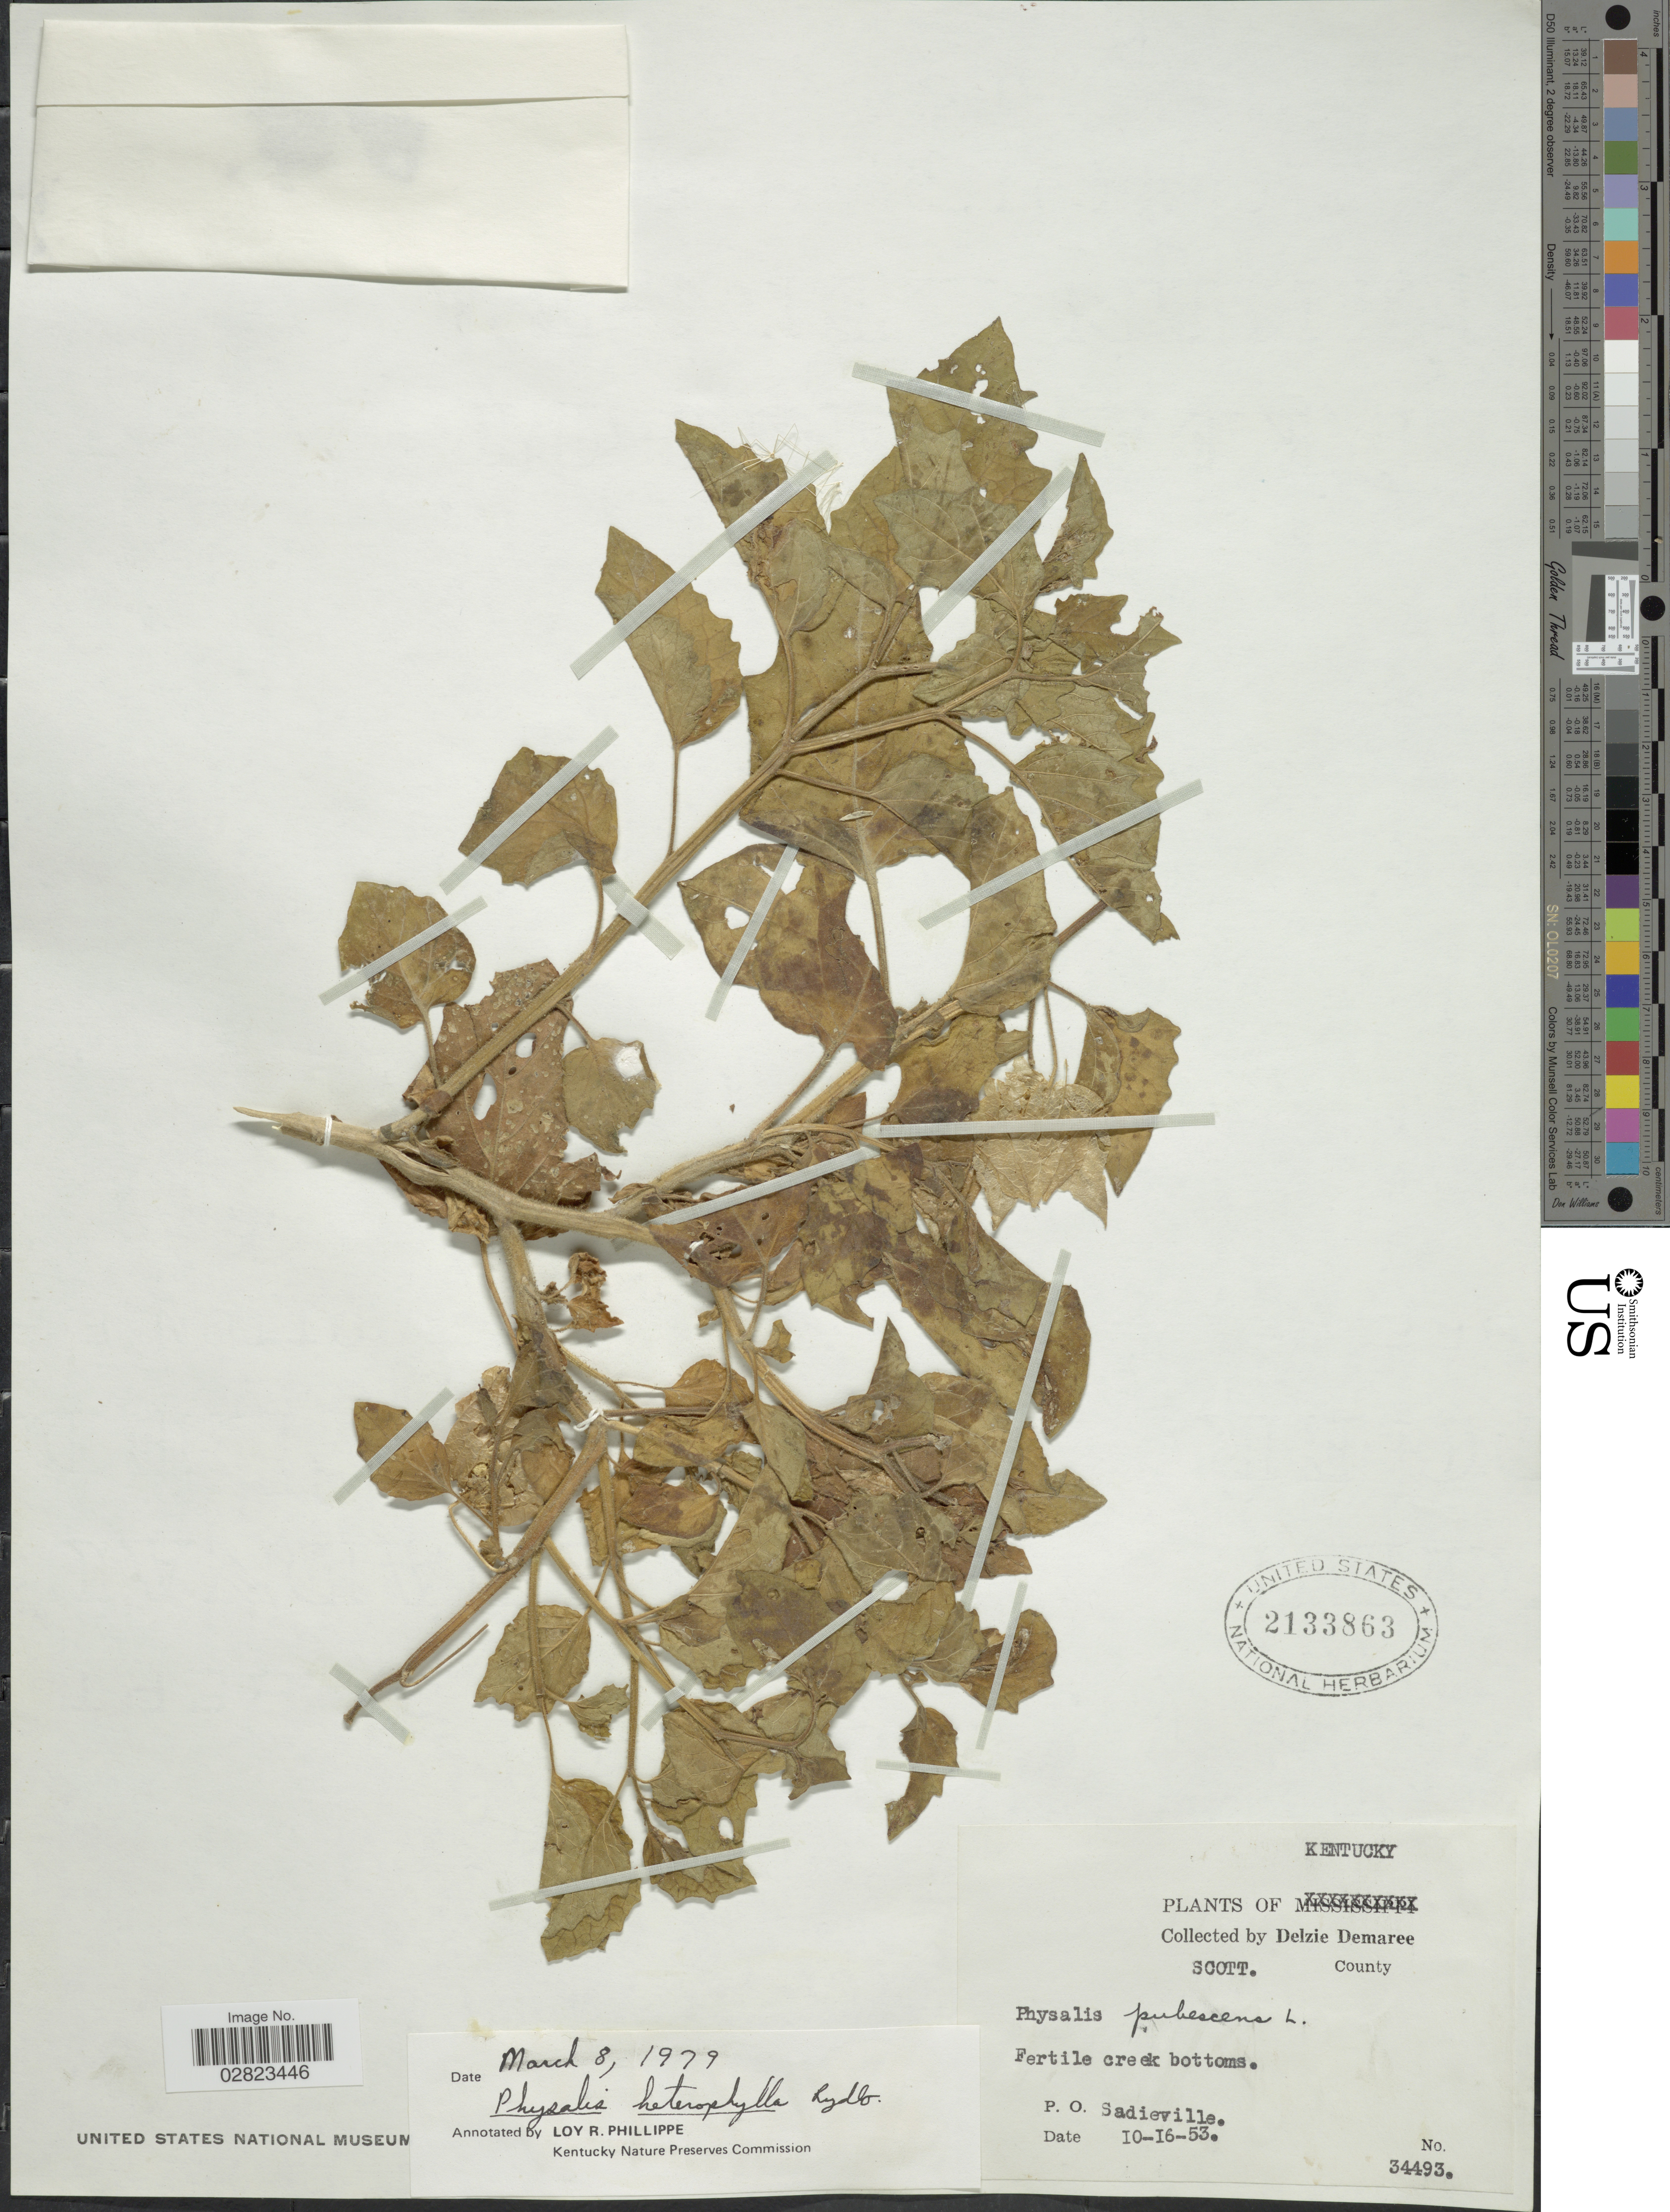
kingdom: Plantae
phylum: Tracheophyta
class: Magnoliopsida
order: Solanales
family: Solanaceae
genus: Physalis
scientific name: Physalis heterophylla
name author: Nees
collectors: D. Demaree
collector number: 34493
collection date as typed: Transcribed d/m/y: 16/10/53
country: United States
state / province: Kentucky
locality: Scott County. P.O. Sadieville.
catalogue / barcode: US 2133863